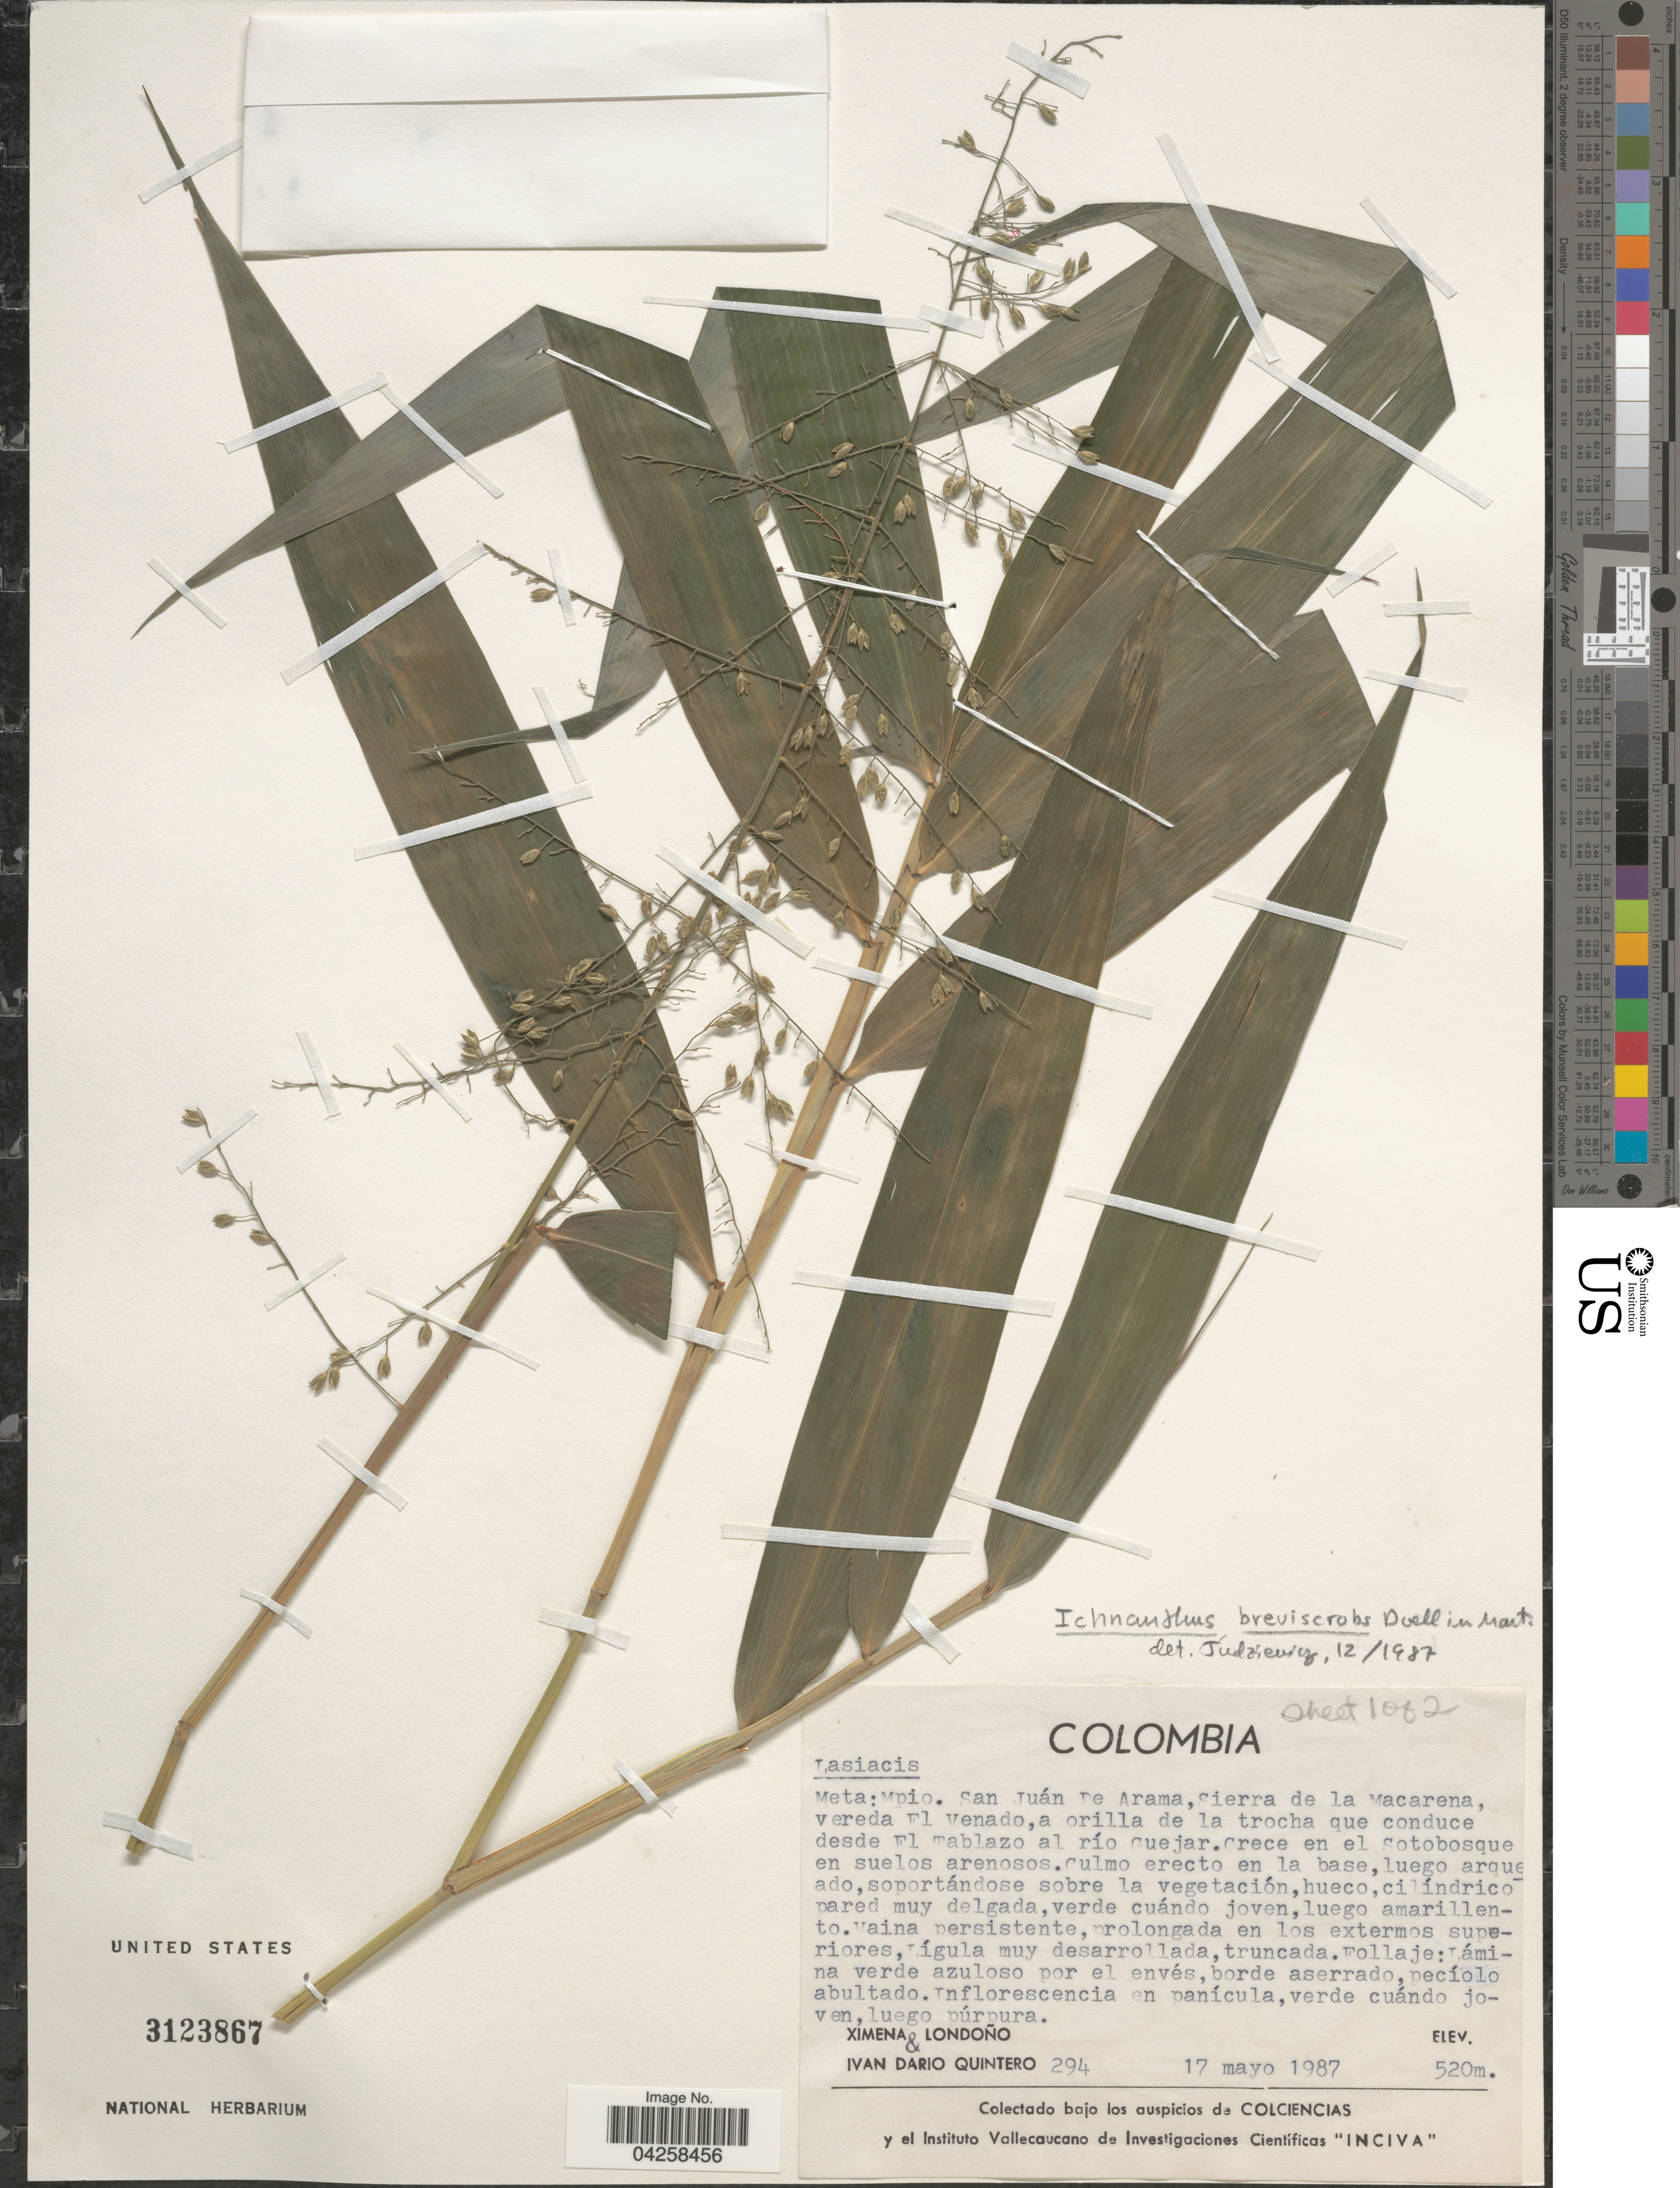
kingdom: Plantae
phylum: Tracheophyta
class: Liliopsida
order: Poales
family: Poaceae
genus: Ichnanthus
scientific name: Ichnanthus breviscrobs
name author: Döll in Mart.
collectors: X. Londoño & I. Quintero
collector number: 294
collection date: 1987-05-17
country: Colombia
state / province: Meta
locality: Mpio. San Juán De Arama, Sierra de la Macarena, vereda El Venado, a orilla de la trocha que conduce desde El Tablazo al río Cuejar.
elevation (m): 520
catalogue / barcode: US 3123867